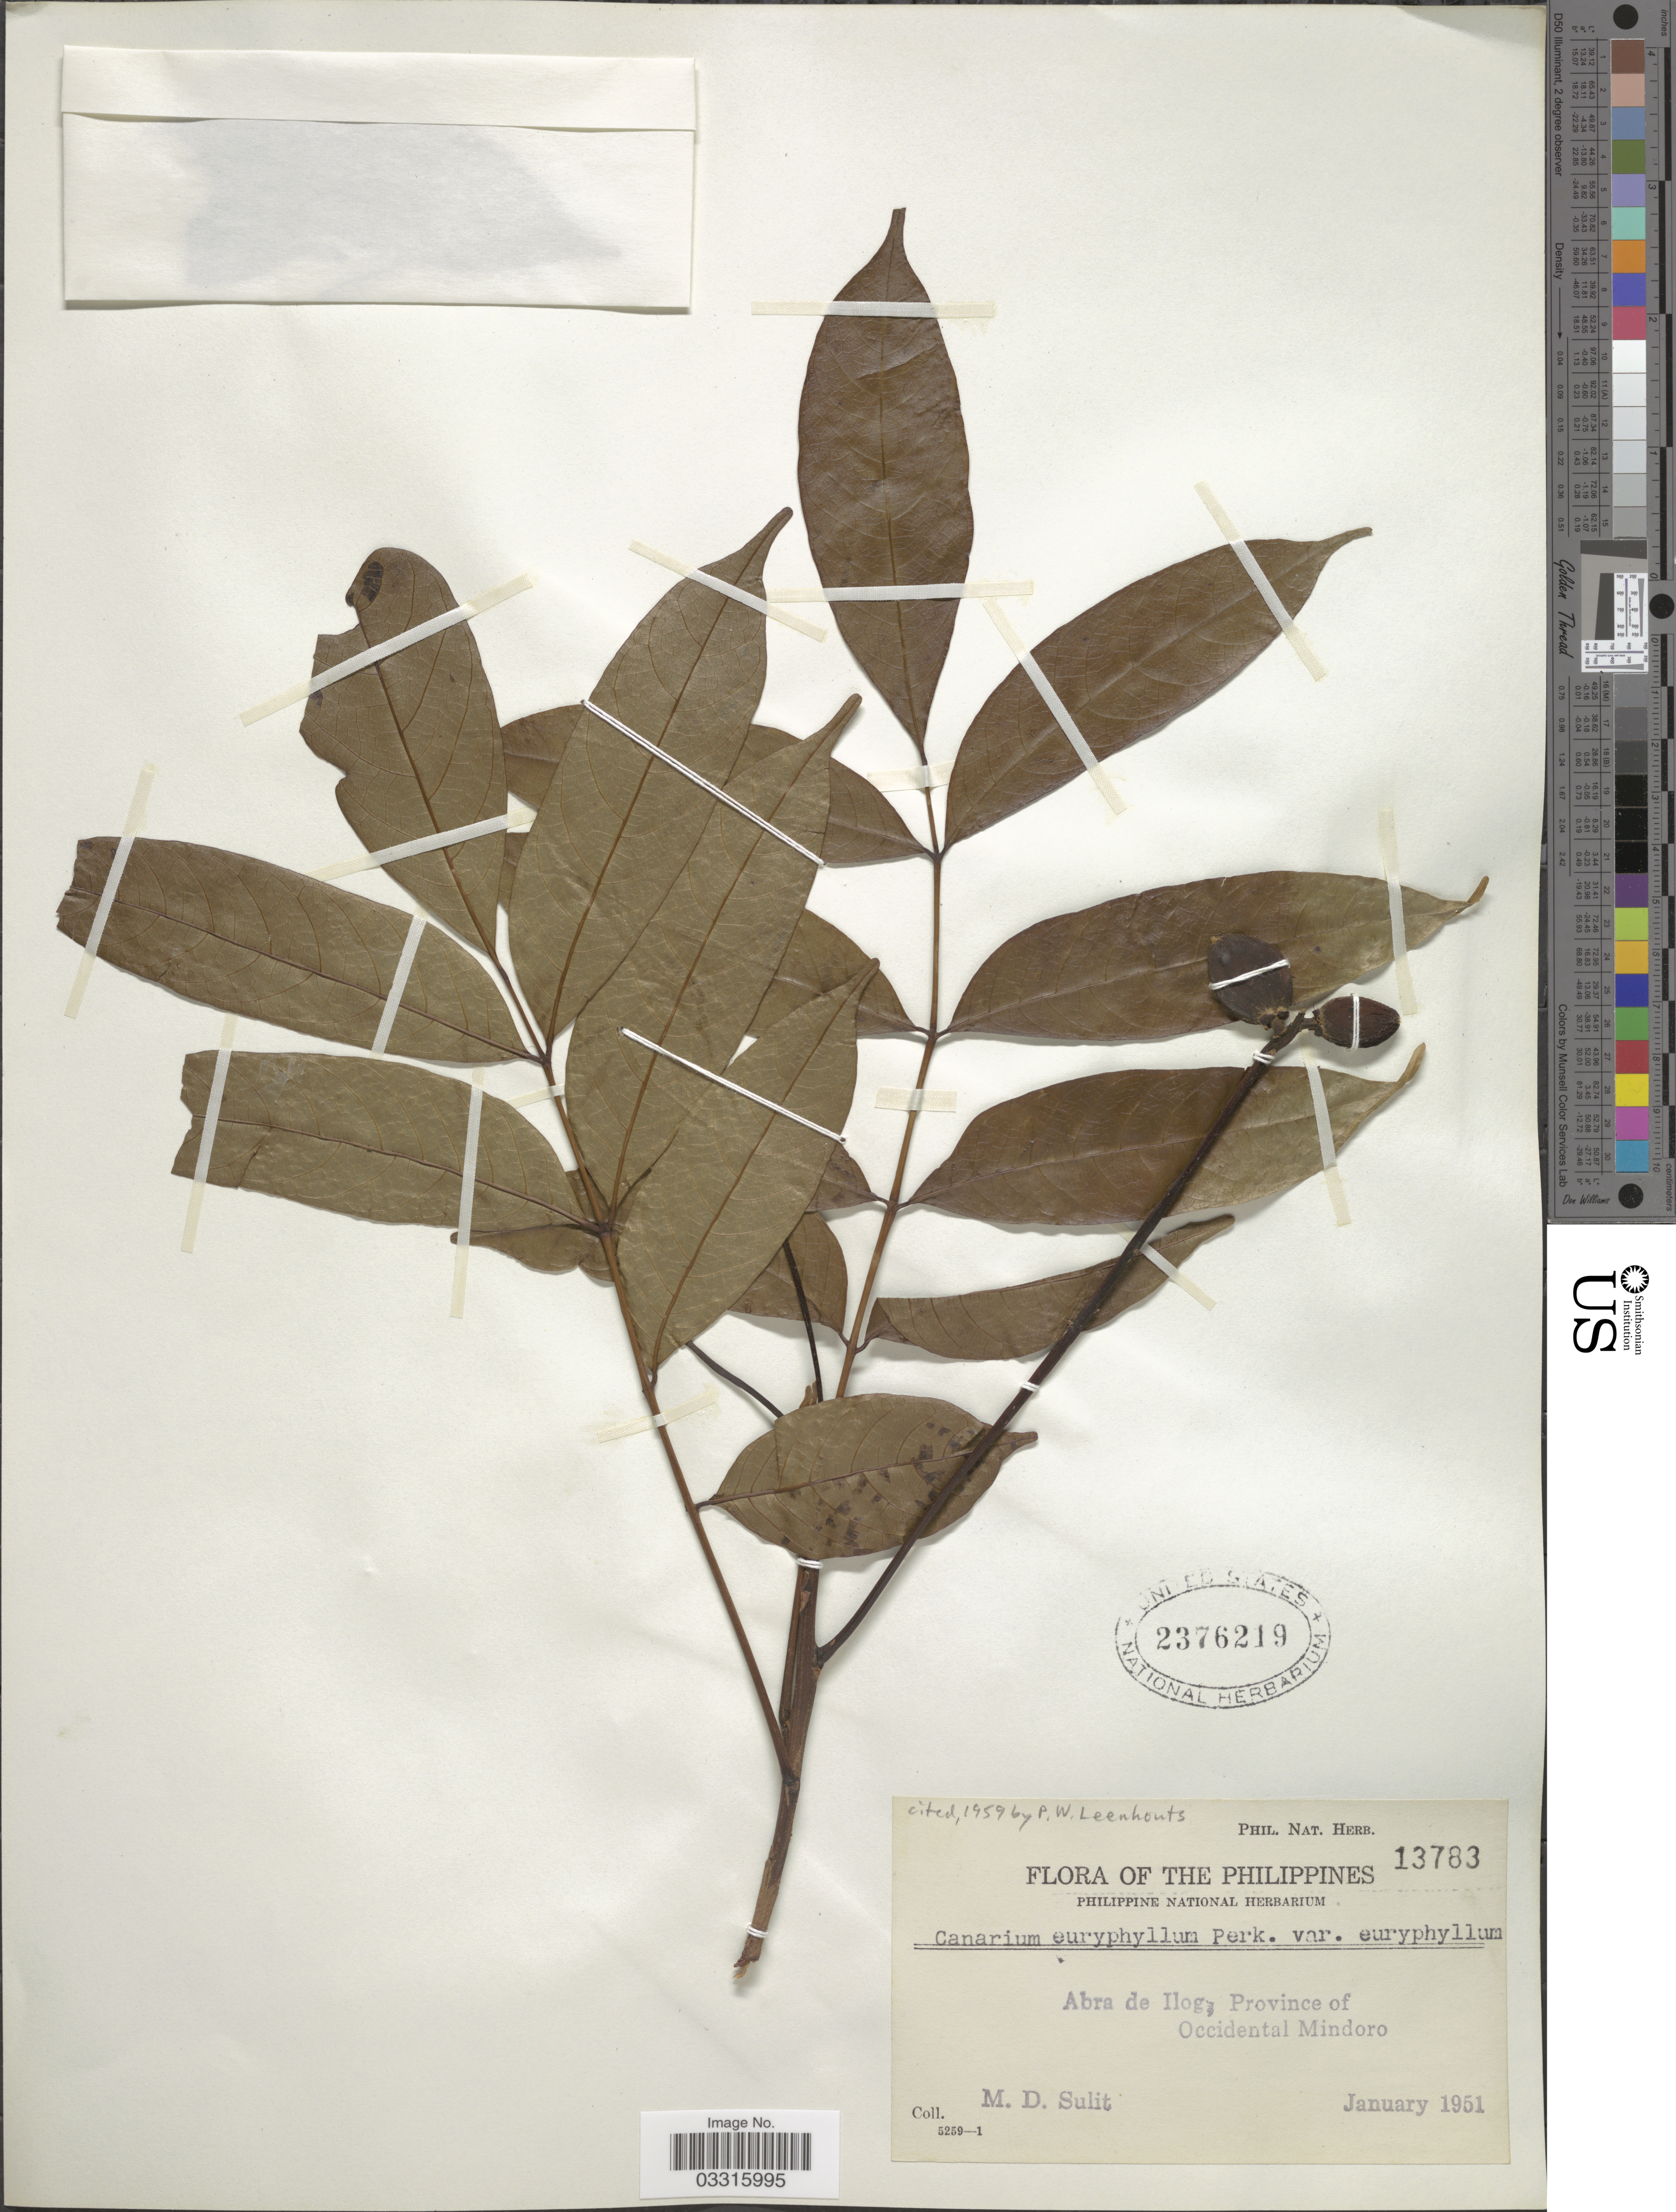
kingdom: Plantae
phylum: Tracheophyta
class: Magnoliopsida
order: Sapindales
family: Burseraceae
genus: Canarium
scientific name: Canarium euryphyllum var. euryphyllum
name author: G. Perkins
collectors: M. Sulit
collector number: Phil. Nat. Herb. 13783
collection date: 1951-01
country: Philippines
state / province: Mimaropa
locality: Abra de Ilog, Province of Occidental Mindoro.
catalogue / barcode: US 2376219